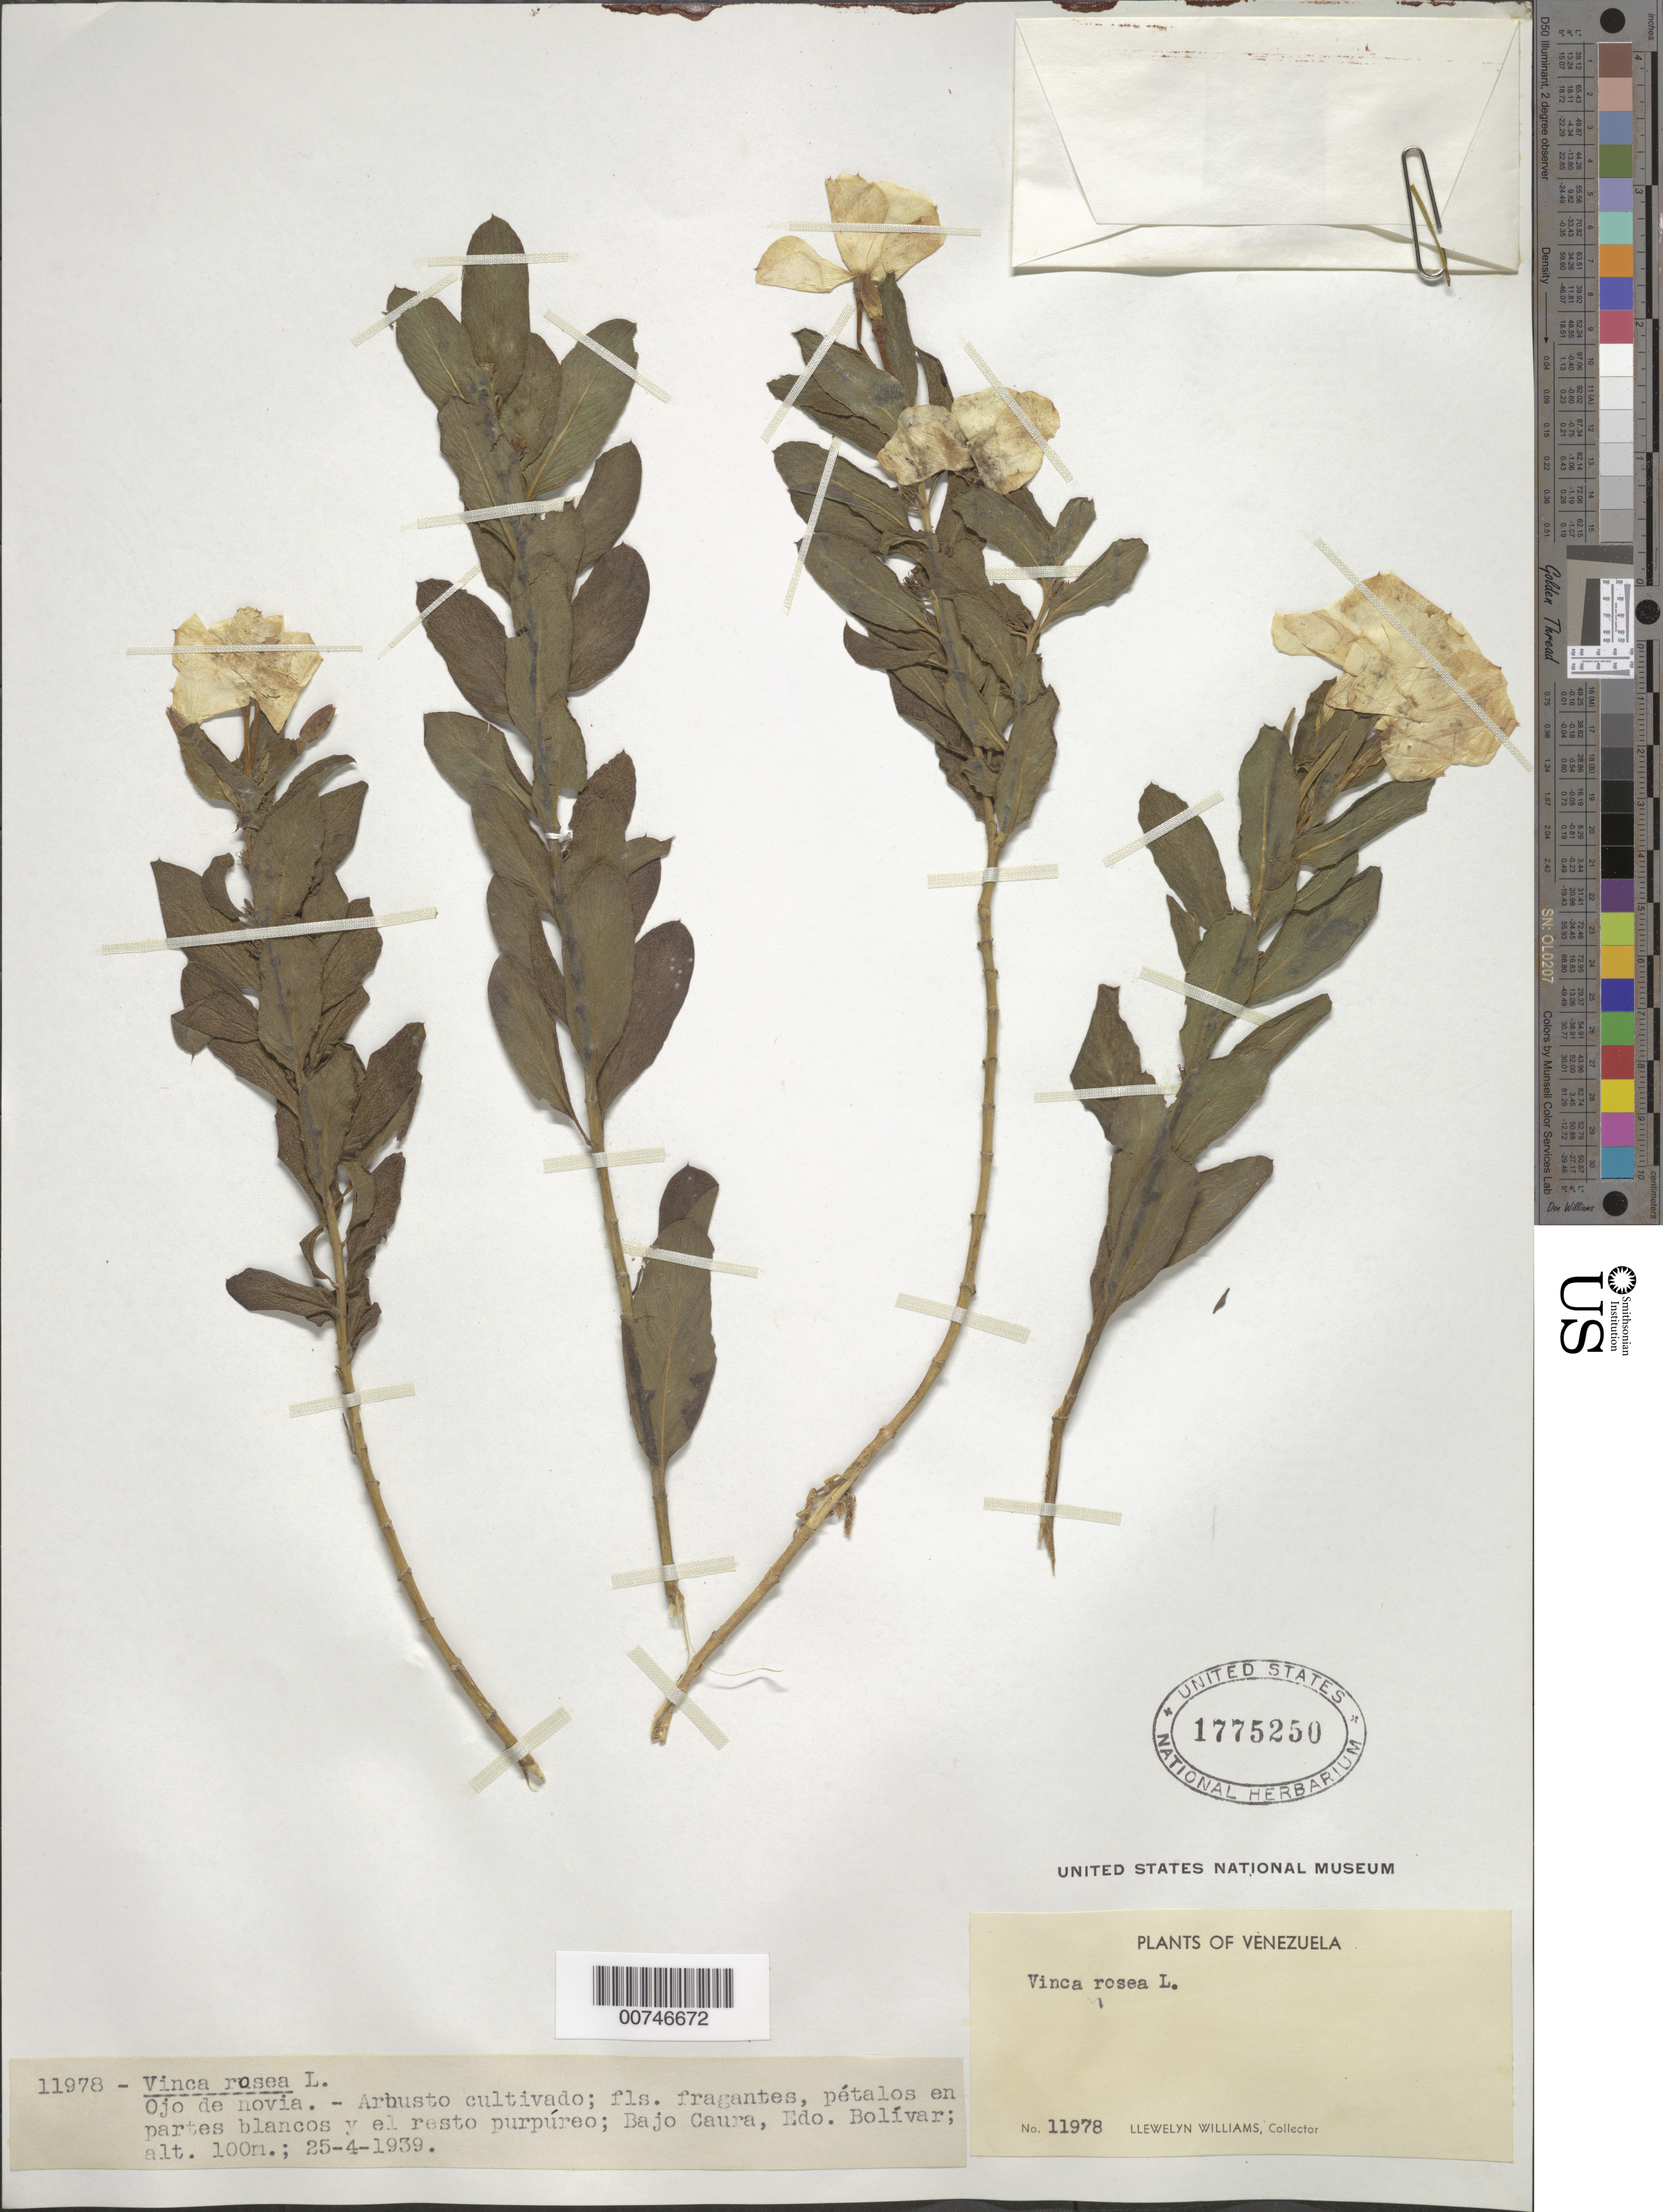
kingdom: Plantae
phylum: Tracheophyta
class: Magnoliopsida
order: Gentianales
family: Apocynaceae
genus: Catharanthus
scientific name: Catharanthus roseus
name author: (L.) G. Don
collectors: Ll. Williams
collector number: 11978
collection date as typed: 25-Apr-39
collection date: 1939-04-25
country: Venezuela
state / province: Bolívar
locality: Guayapo, Bajo Caura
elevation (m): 100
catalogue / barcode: US 1775250